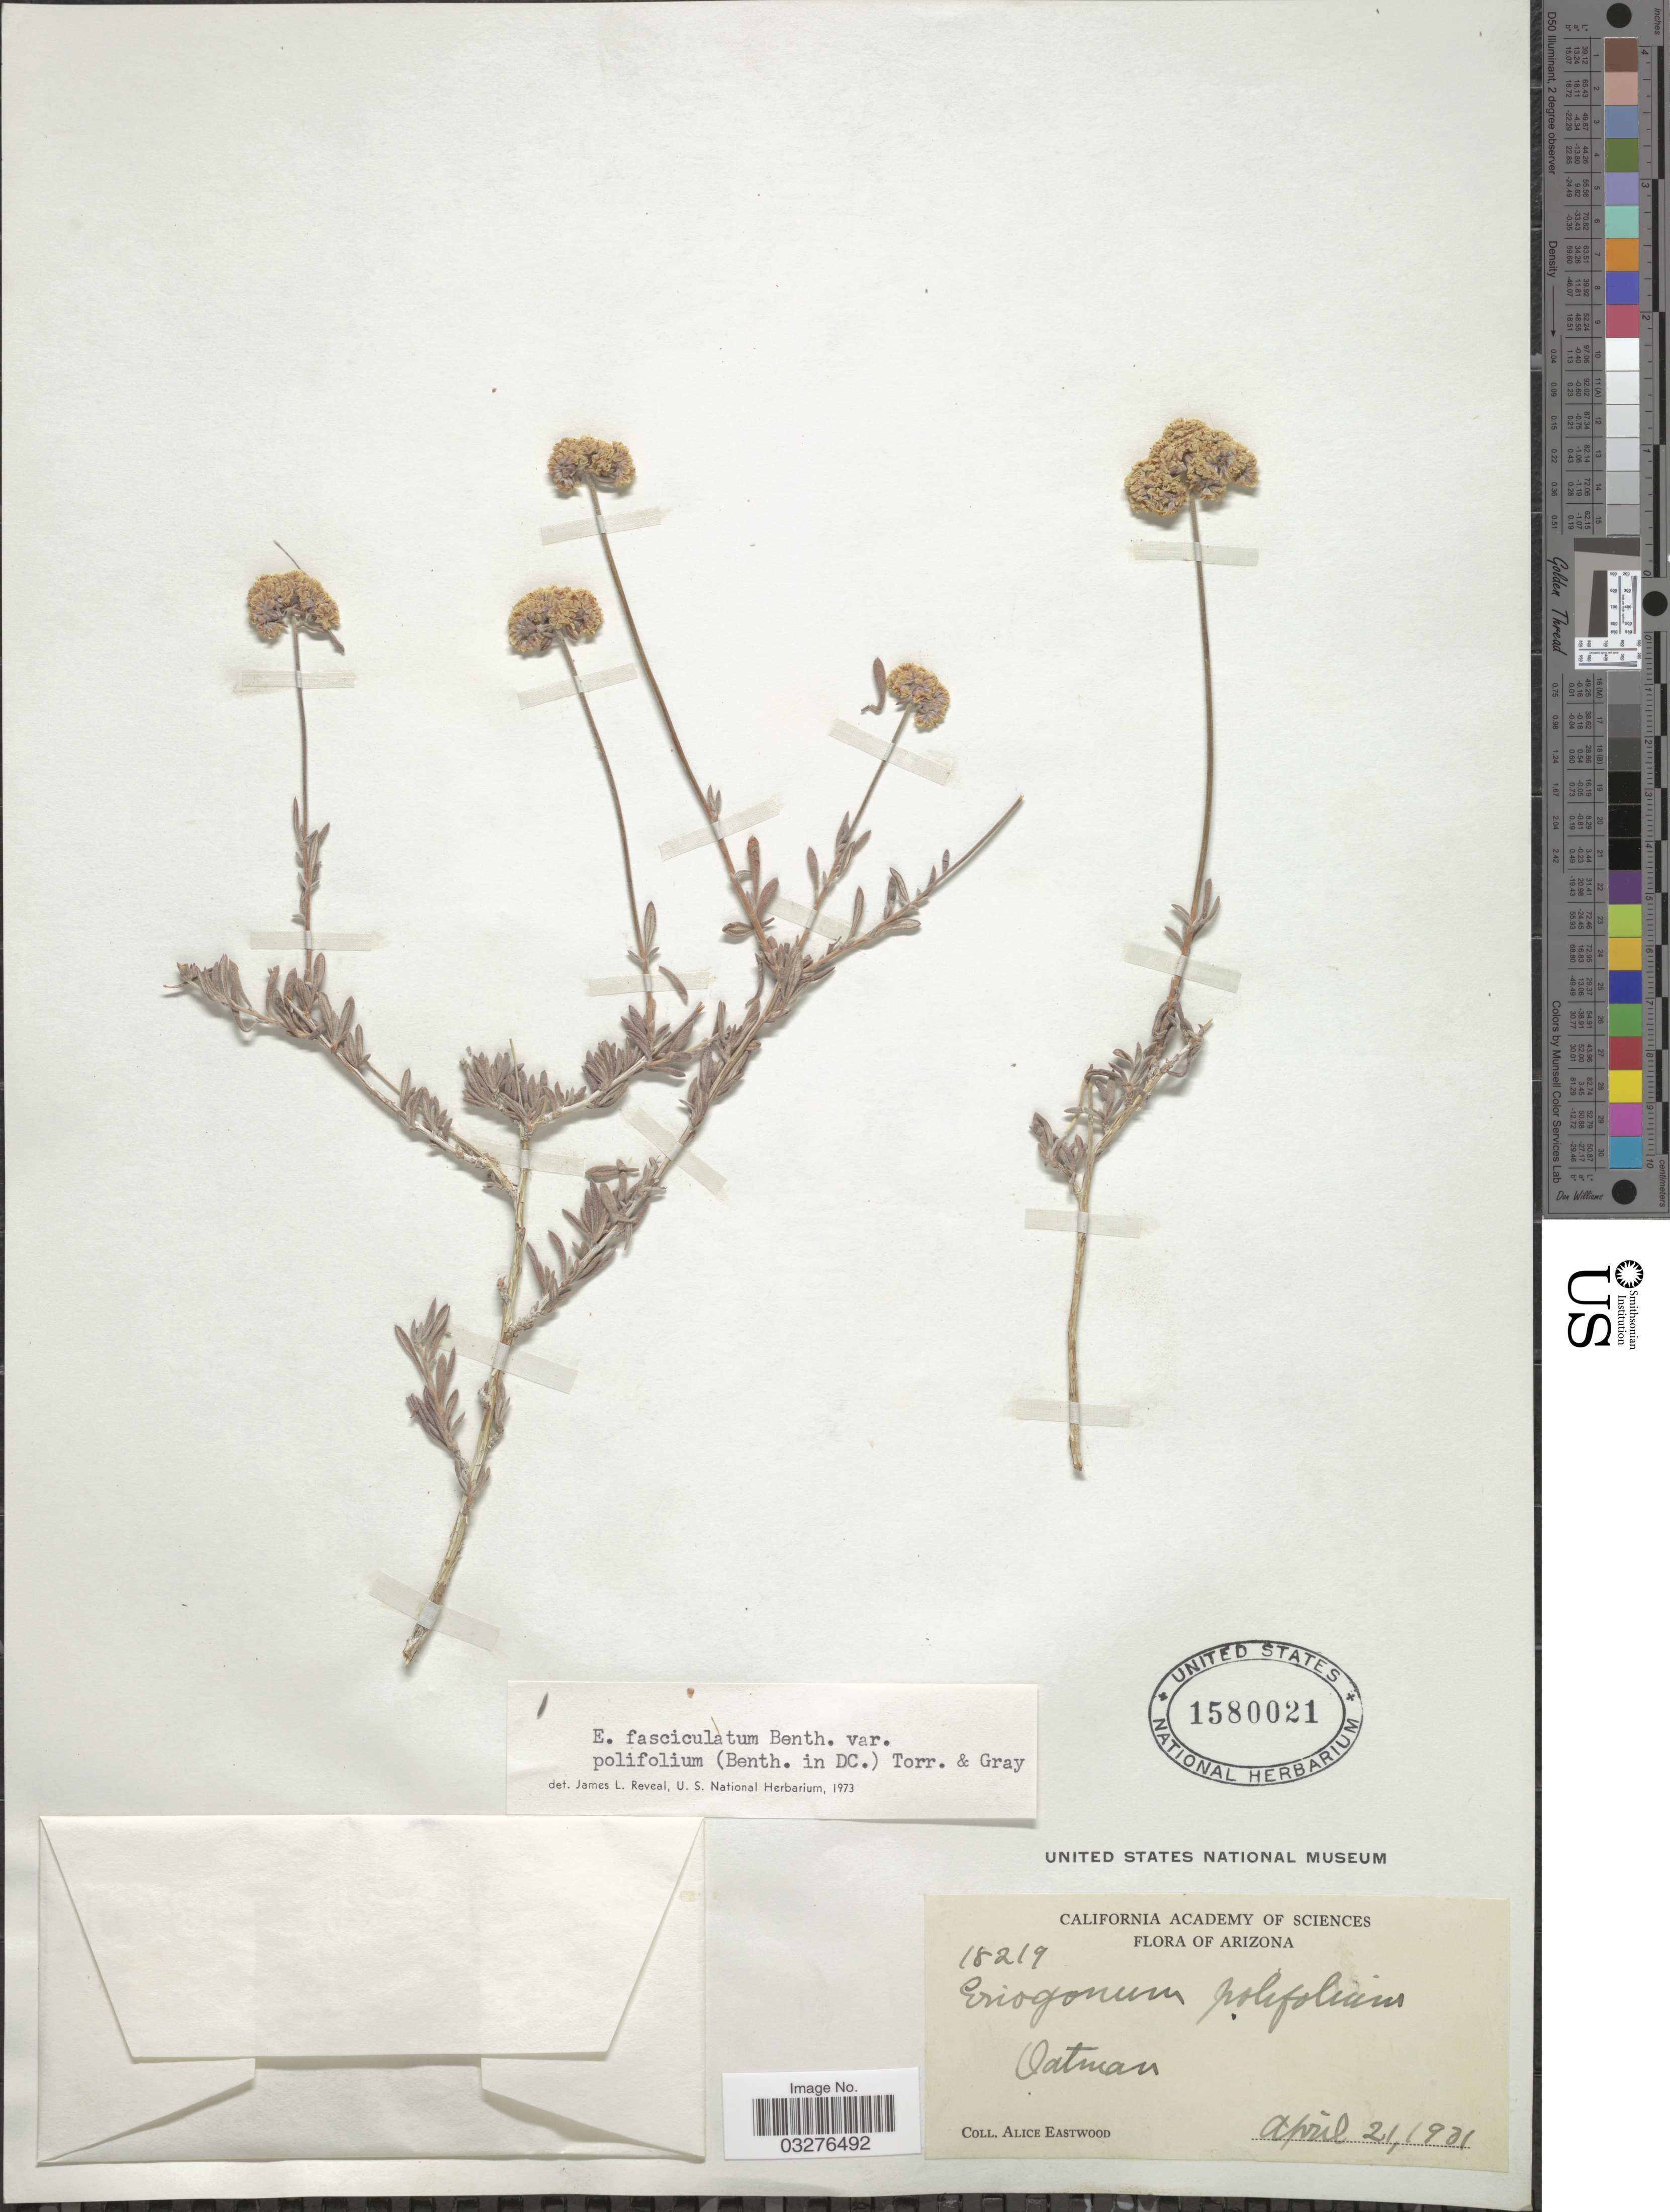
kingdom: Plantae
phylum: Tracheophyta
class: Magnoliopsida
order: Caryophyllales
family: Polygonaceae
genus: Eriogonum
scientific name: Eriogonum fasciculatum var. polifolium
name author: (Benth.) Torr. & A. Gray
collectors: A. Eastwood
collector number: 18219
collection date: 1981-04-21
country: United States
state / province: Arizona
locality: Oatman.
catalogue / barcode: US 1580021